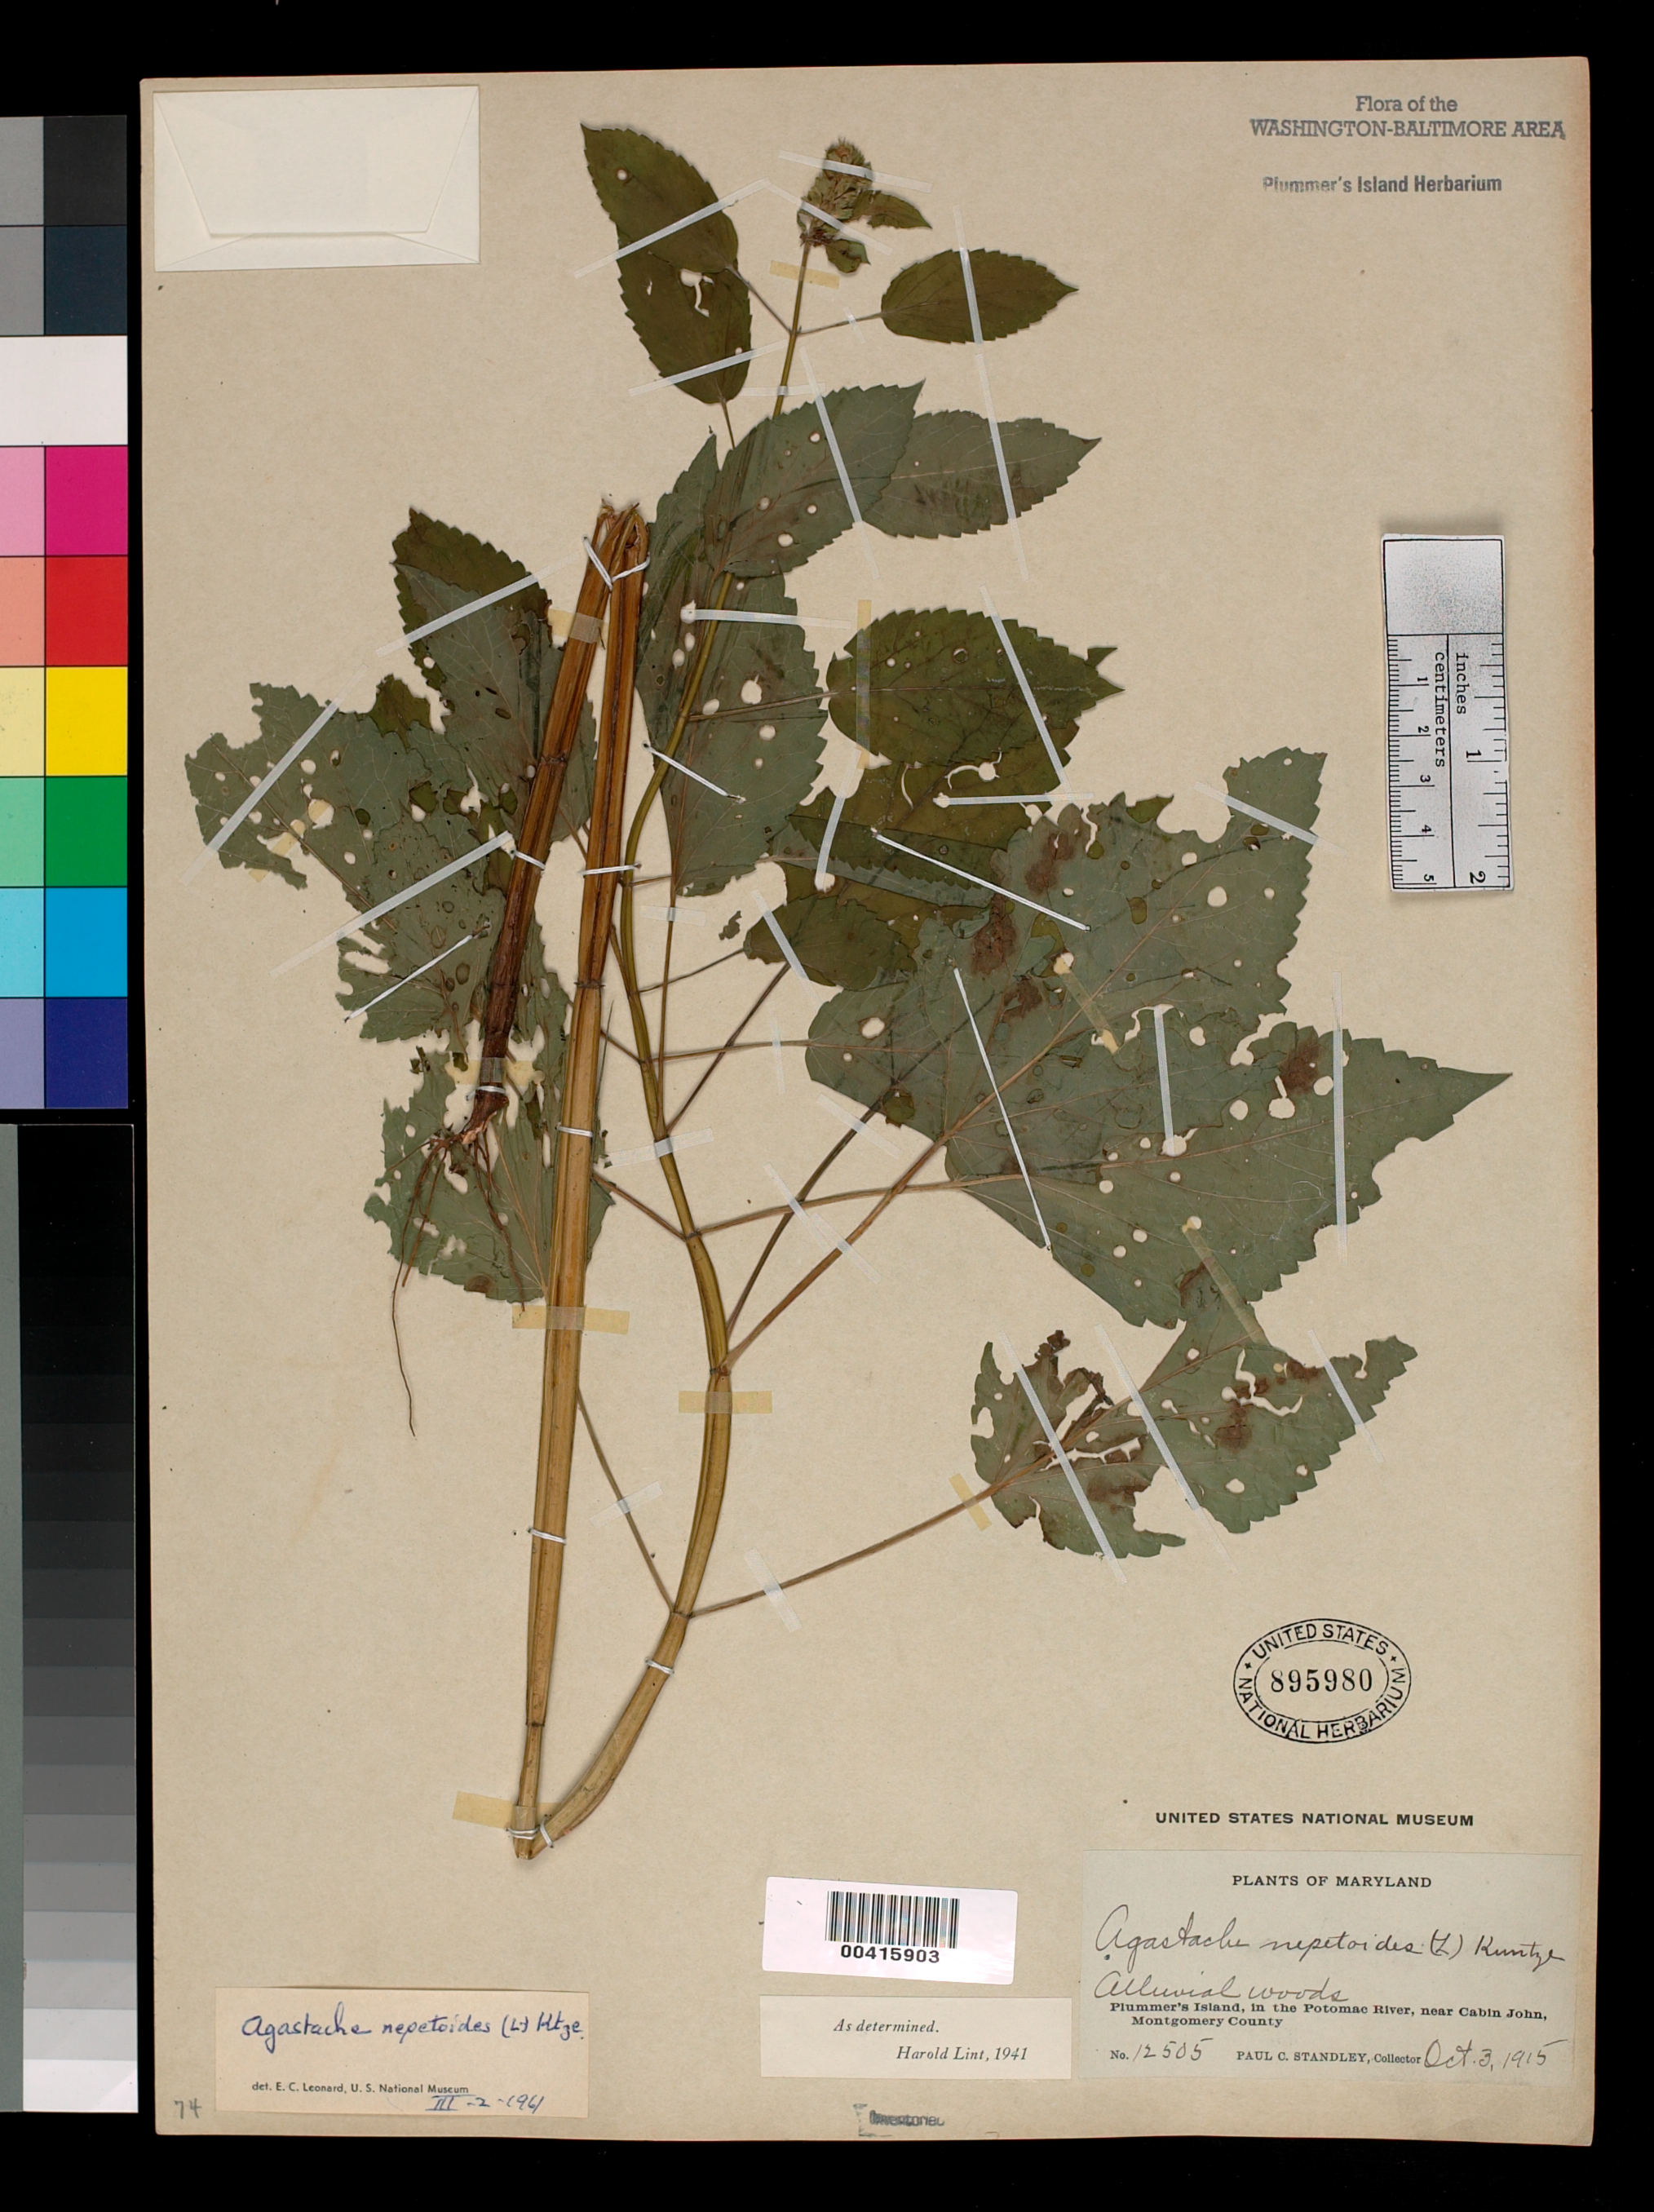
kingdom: Plantae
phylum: Tracheophyta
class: Magnoliopsida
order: Lamiales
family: Lamiaceae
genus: Agastache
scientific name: Agastache nepetoides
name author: (L.) Kuntze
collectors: P. C. Standley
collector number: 12505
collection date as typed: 03 Oct 1915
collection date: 1915-10-03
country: United States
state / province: Maryland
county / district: Montgomery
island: Plummers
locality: Plummer's Island C. & O. Canal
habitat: Alluvial woods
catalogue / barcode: US 895980